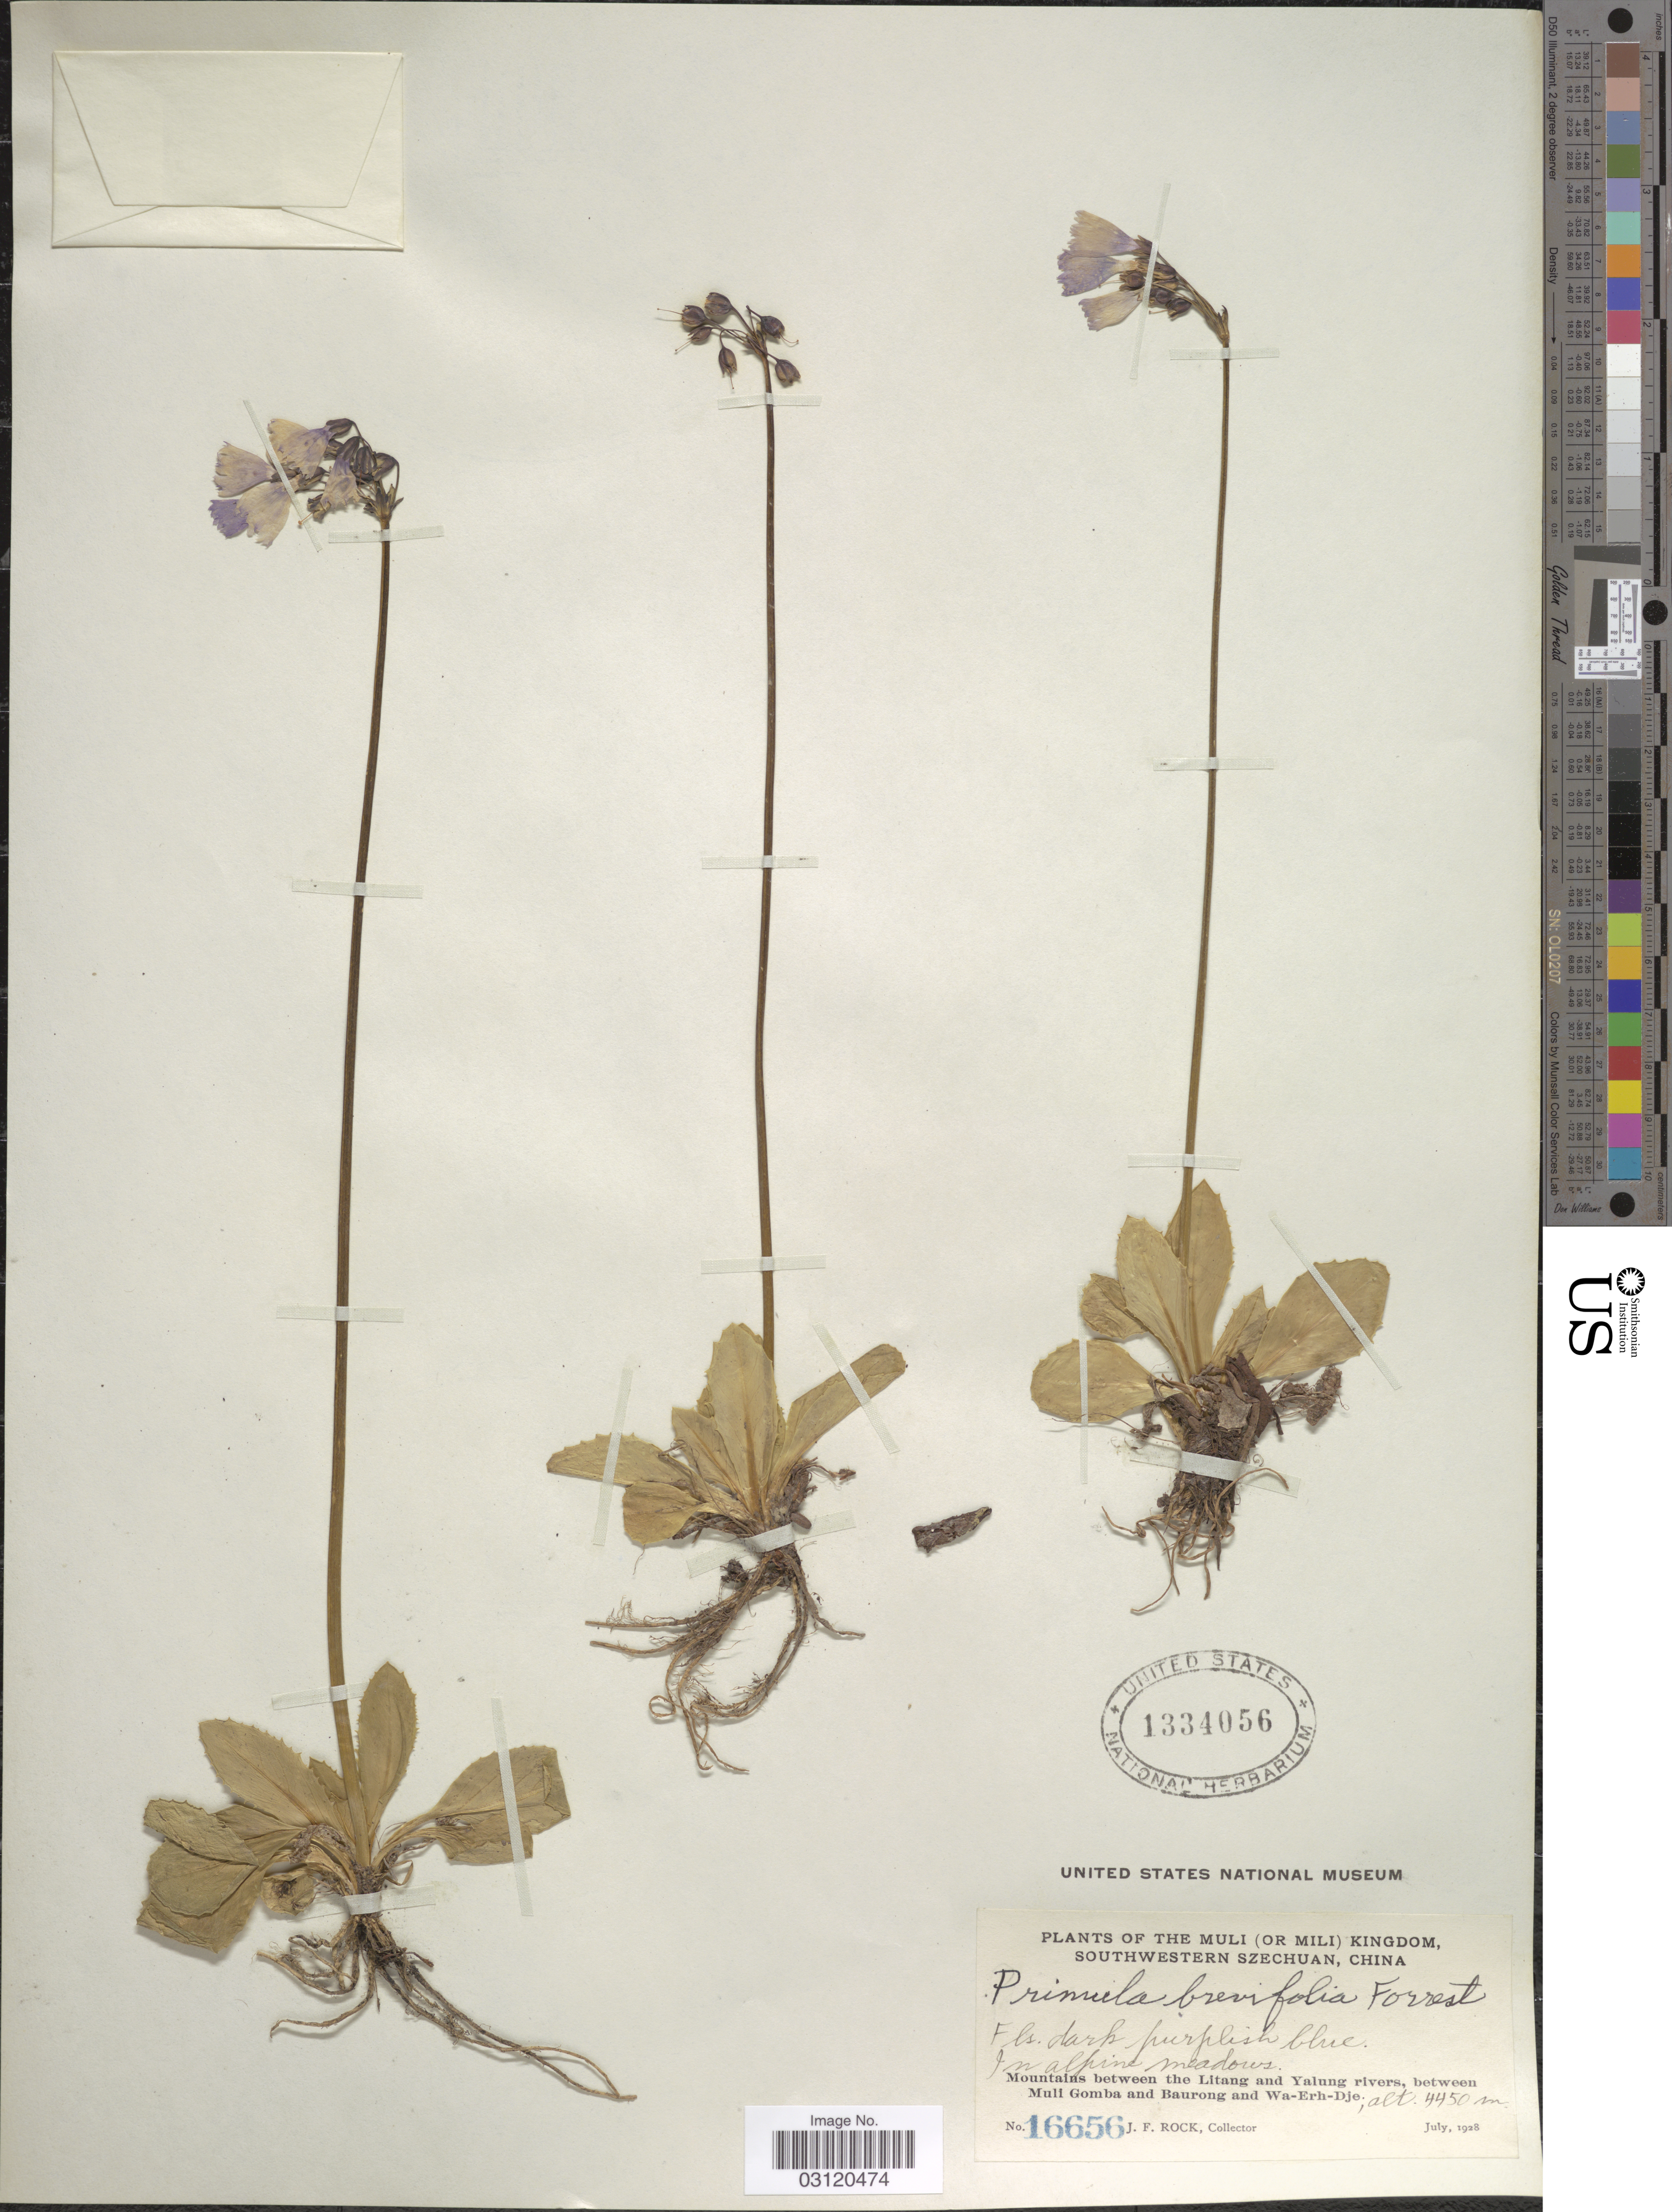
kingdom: Plantae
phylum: Tracheophyta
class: Magnoliopsida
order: Ericales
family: Primulaceae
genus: Primula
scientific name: Primula amethystina subsp. brevifolia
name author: (Forrest) W.W. Sm. & Forrest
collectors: J. Rock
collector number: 16656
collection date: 1928-07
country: China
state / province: Sichuan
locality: Muli (or Mili) Kingdom, Southwestern Szechuan. Mountains between the Litang and Yalung rivers, between Muli Gomba and Baurong and Wa-Erh-Dje.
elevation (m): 4450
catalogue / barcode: US 1334056